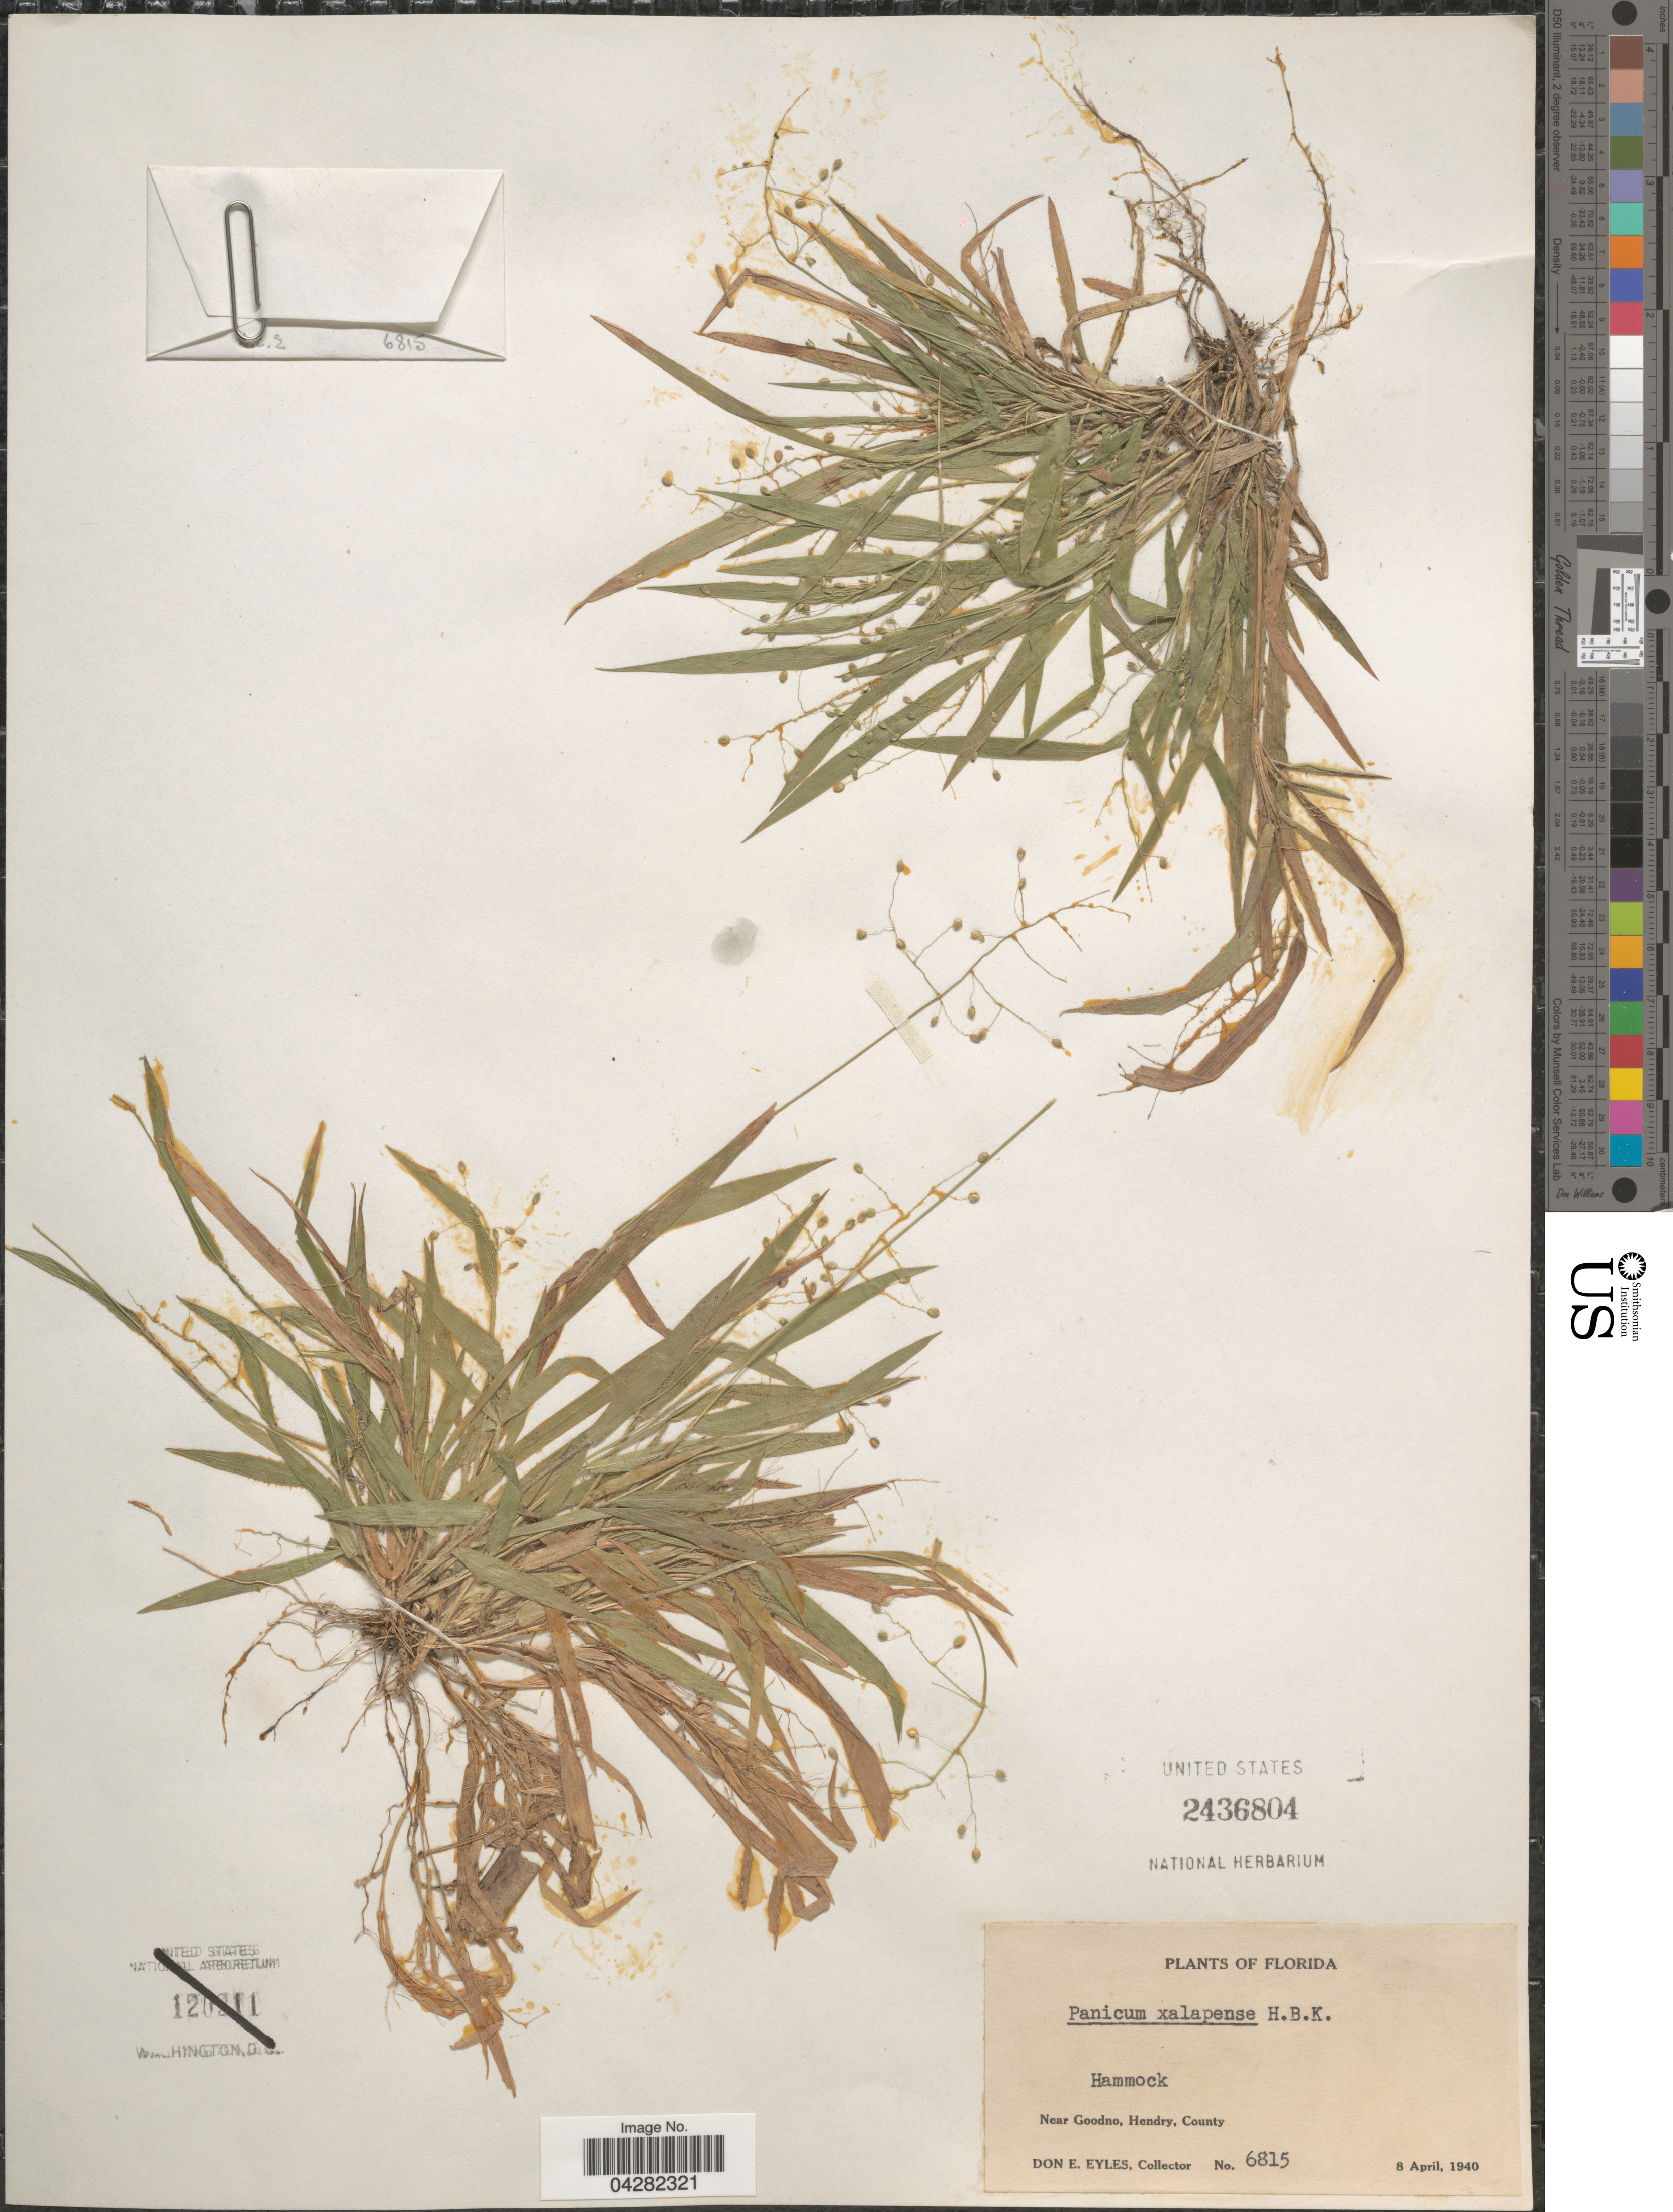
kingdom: Plantae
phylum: Tracheophyta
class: Liliopsida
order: Poales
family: Poaceae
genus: Dichanthelium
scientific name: Dichanthelium laxiflorum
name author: (Lam.) Gould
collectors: D. Eyles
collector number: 6815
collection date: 1940-04-08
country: United States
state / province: Florida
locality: Hammock. Near Goodno, Hendry, County.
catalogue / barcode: US 2436804